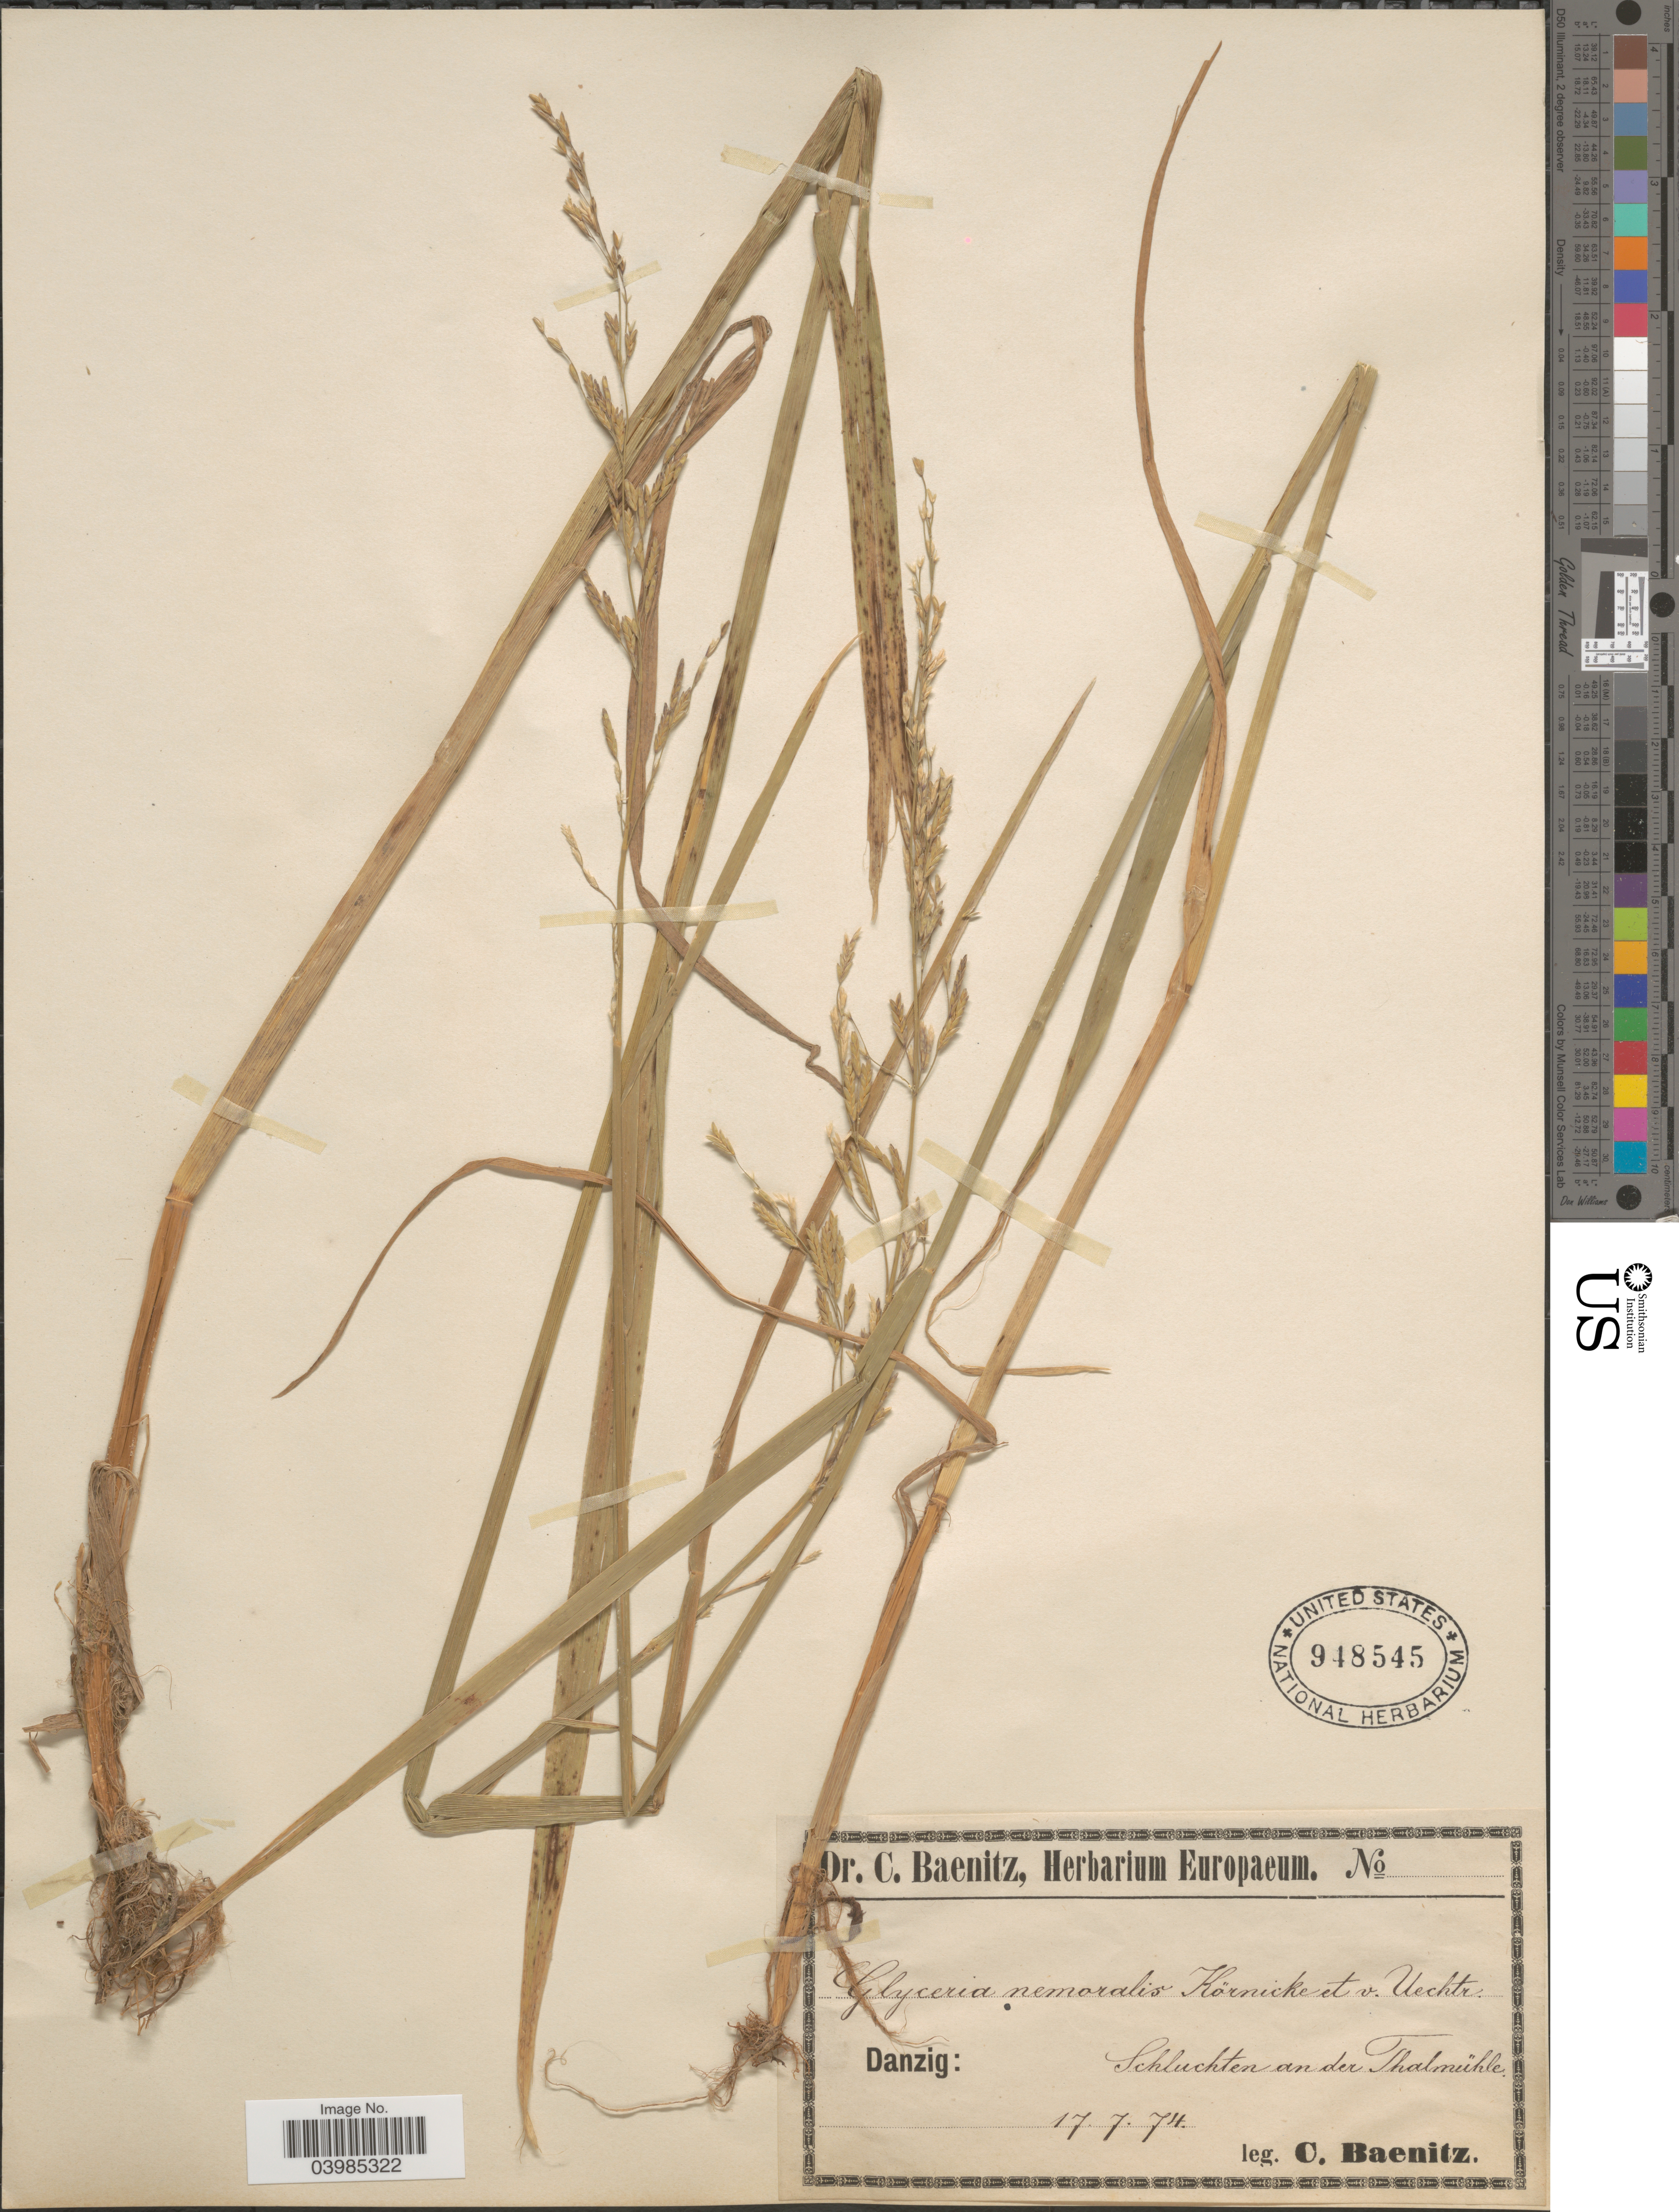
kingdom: Plantae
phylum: Tracheophyta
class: Liliopsida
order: Poales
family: Poaceae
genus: Glyceria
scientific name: Glyceria nemoralis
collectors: C. G. Baenitz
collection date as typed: Transcribed d/m/y: 17/7/74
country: Poland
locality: Danzig: Schluchten an der Thalműhle.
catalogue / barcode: US 948545